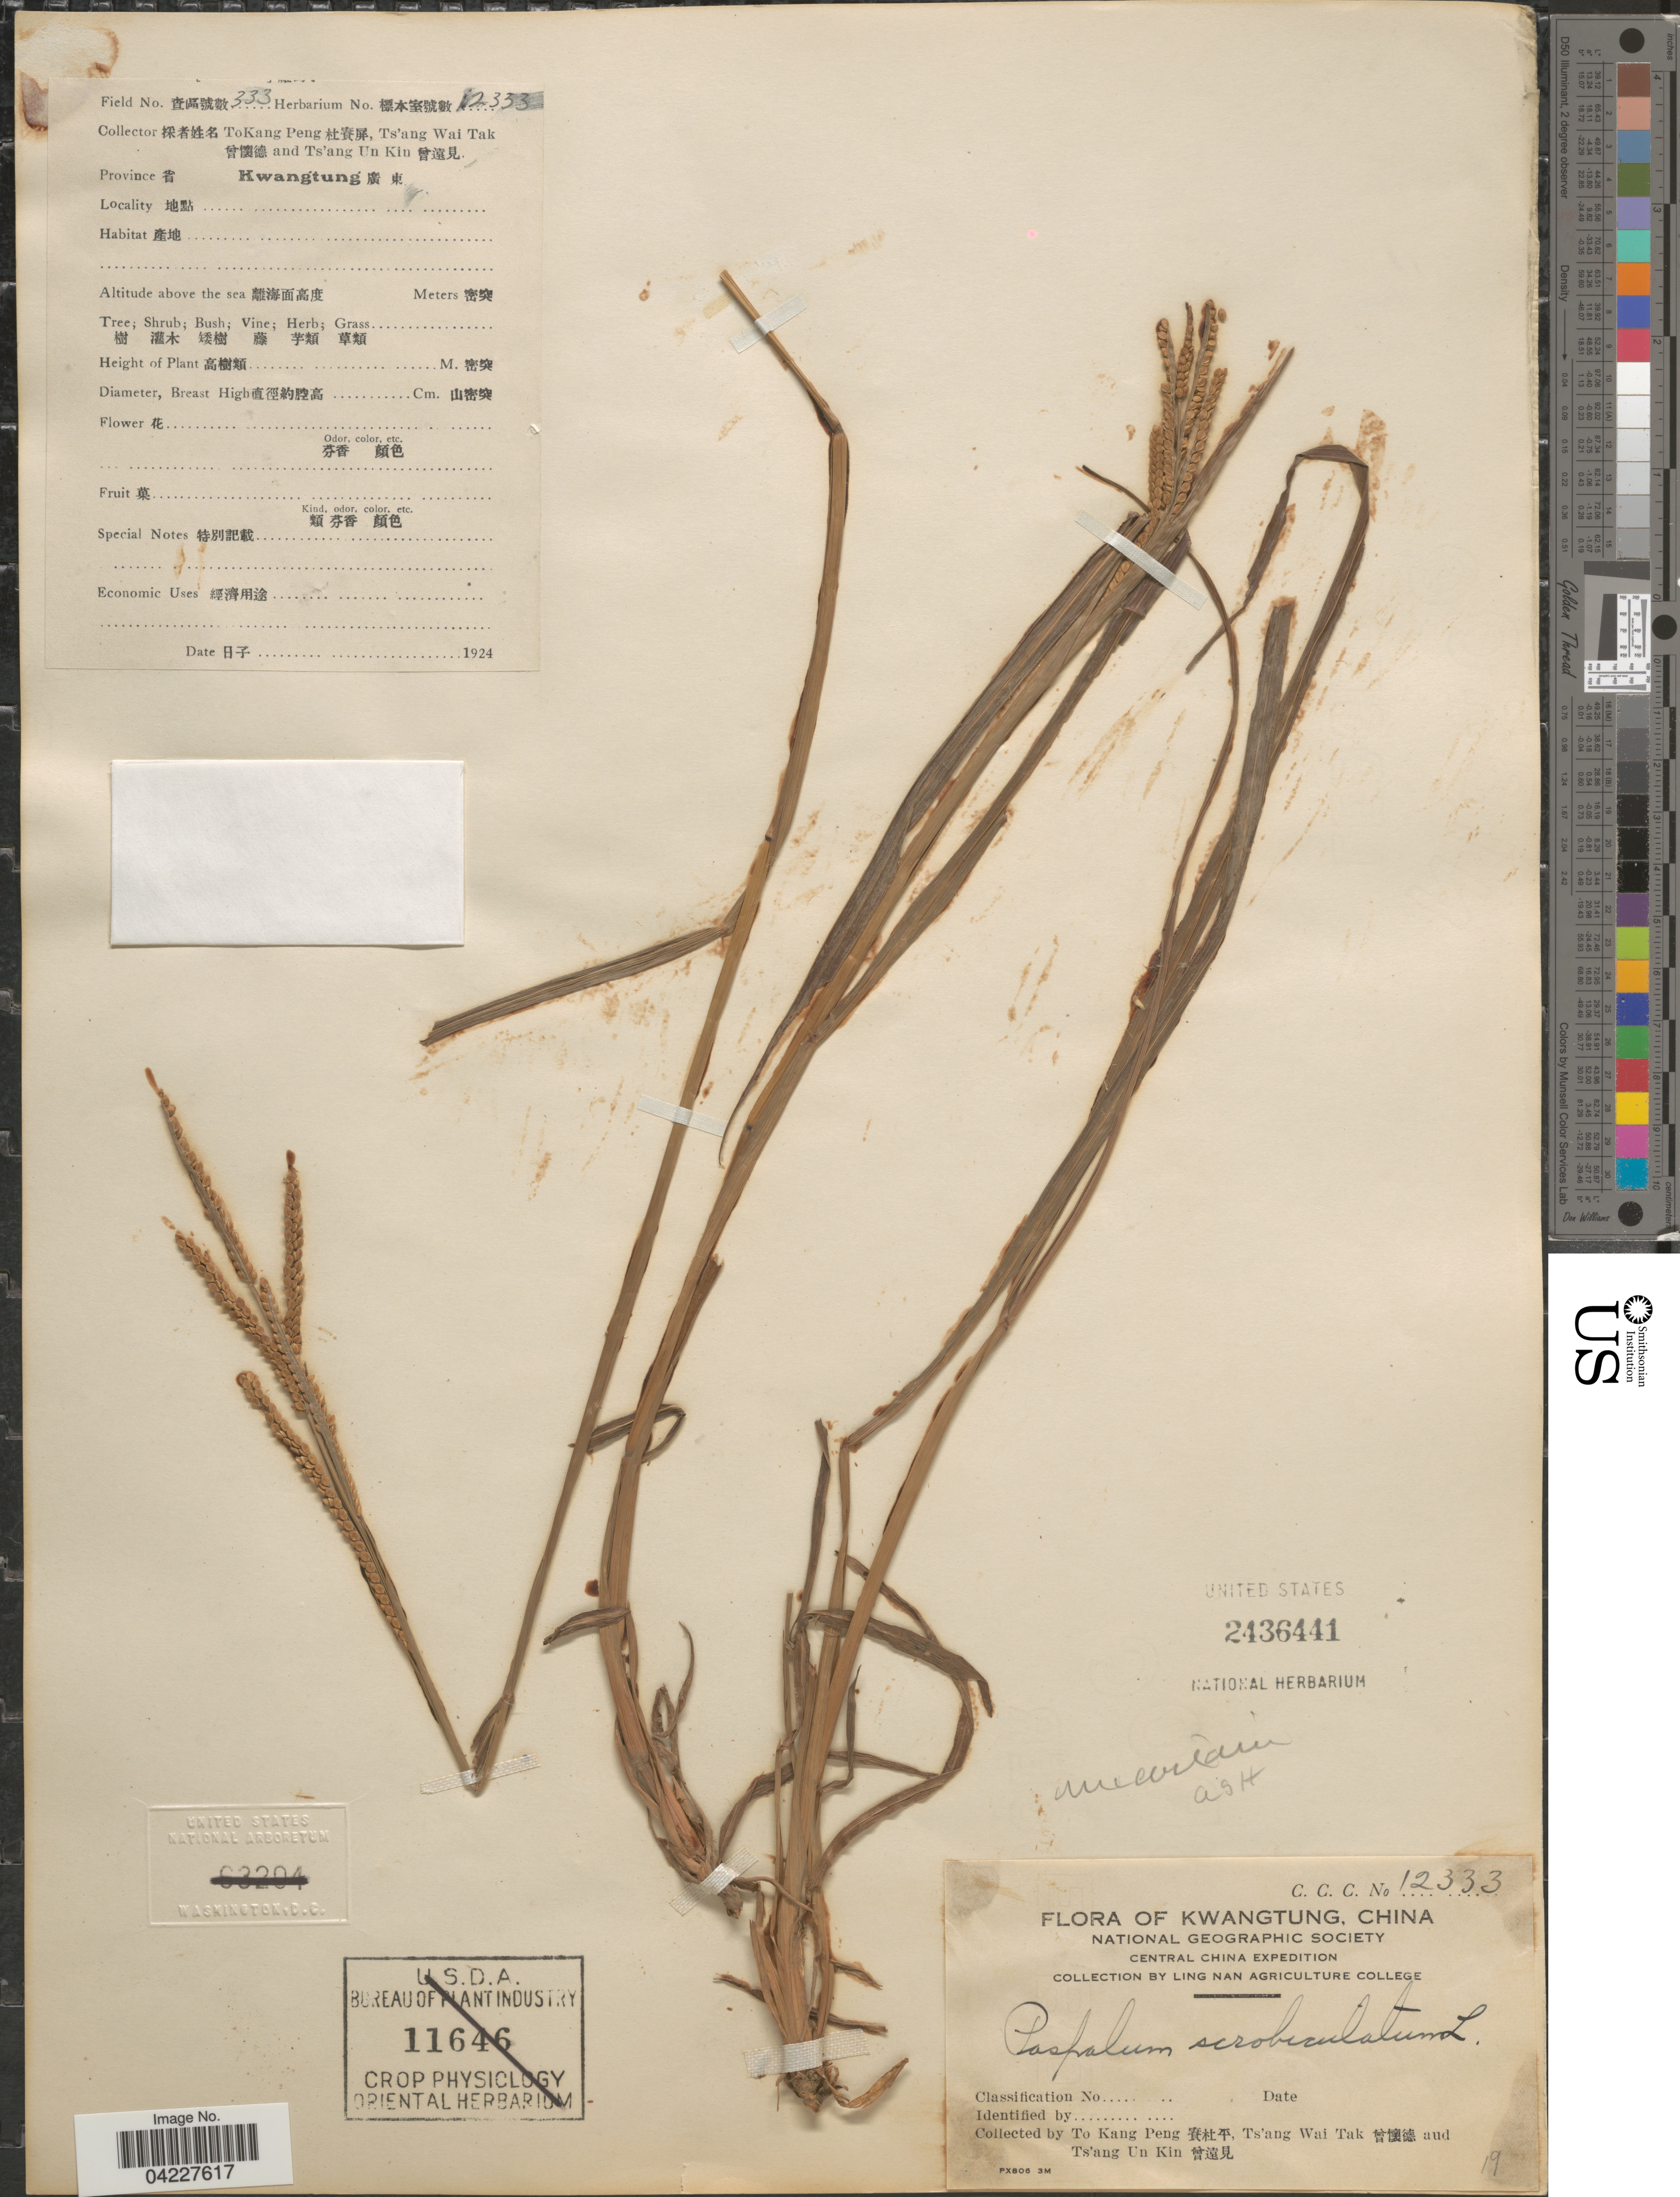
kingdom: Plantae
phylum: Tracheophyta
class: Liliopsida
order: Poales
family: Poaceae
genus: Paspalum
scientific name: Paspalum scrobiculatum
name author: L.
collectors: T. K. Peng, W. T. Tsang & U. K. Tsang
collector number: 333/12333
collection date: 1924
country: China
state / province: Guangdong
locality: Kwangtung. National Geographic Society Central China Expedition.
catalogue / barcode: US 2436441